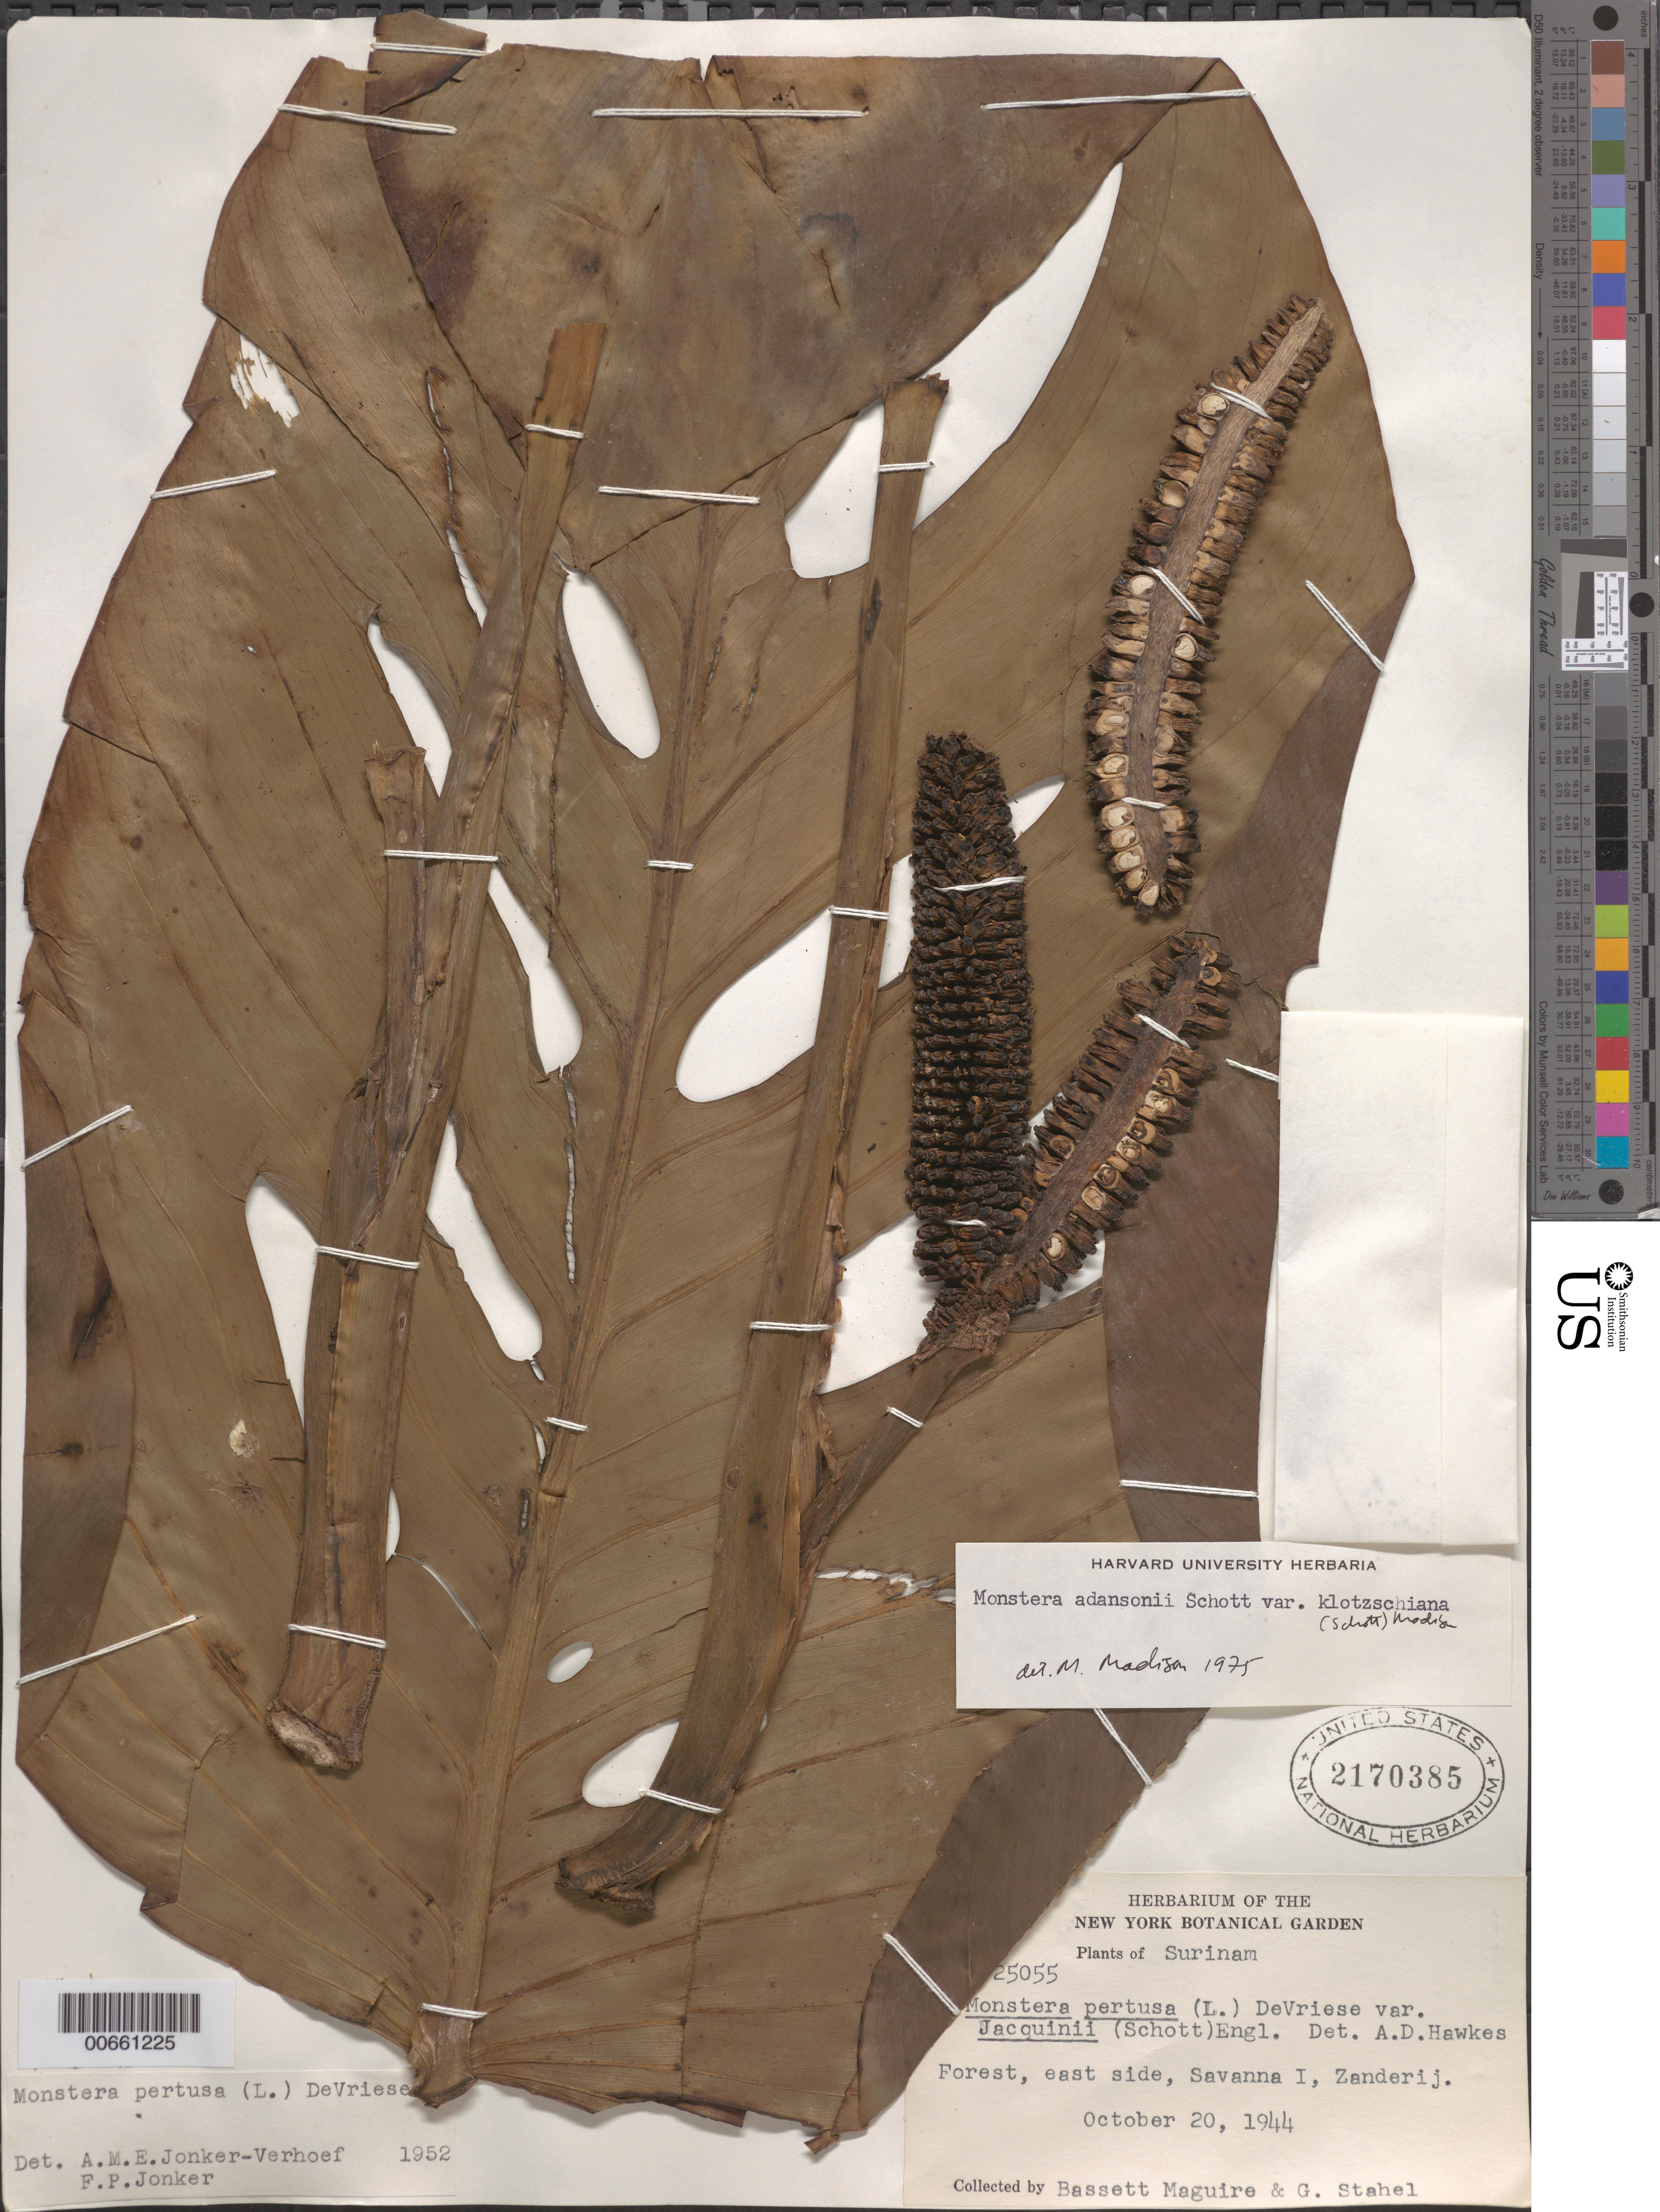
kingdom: Plantae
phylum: Tracheophyta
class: Liliopsida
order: Alismatales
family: Araceae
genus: Monstera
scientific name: Monstera adansonii var. klotzschiana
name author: (Schott) Madison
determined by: Madison, Michael T.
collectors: B. Maguire & G. Stahel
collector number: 25055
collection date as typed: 20-Oct-44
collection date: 1944-10-20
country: Suriname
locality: Zanderij I, Savanna I, east side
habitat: Forest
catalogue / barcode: US 2170385